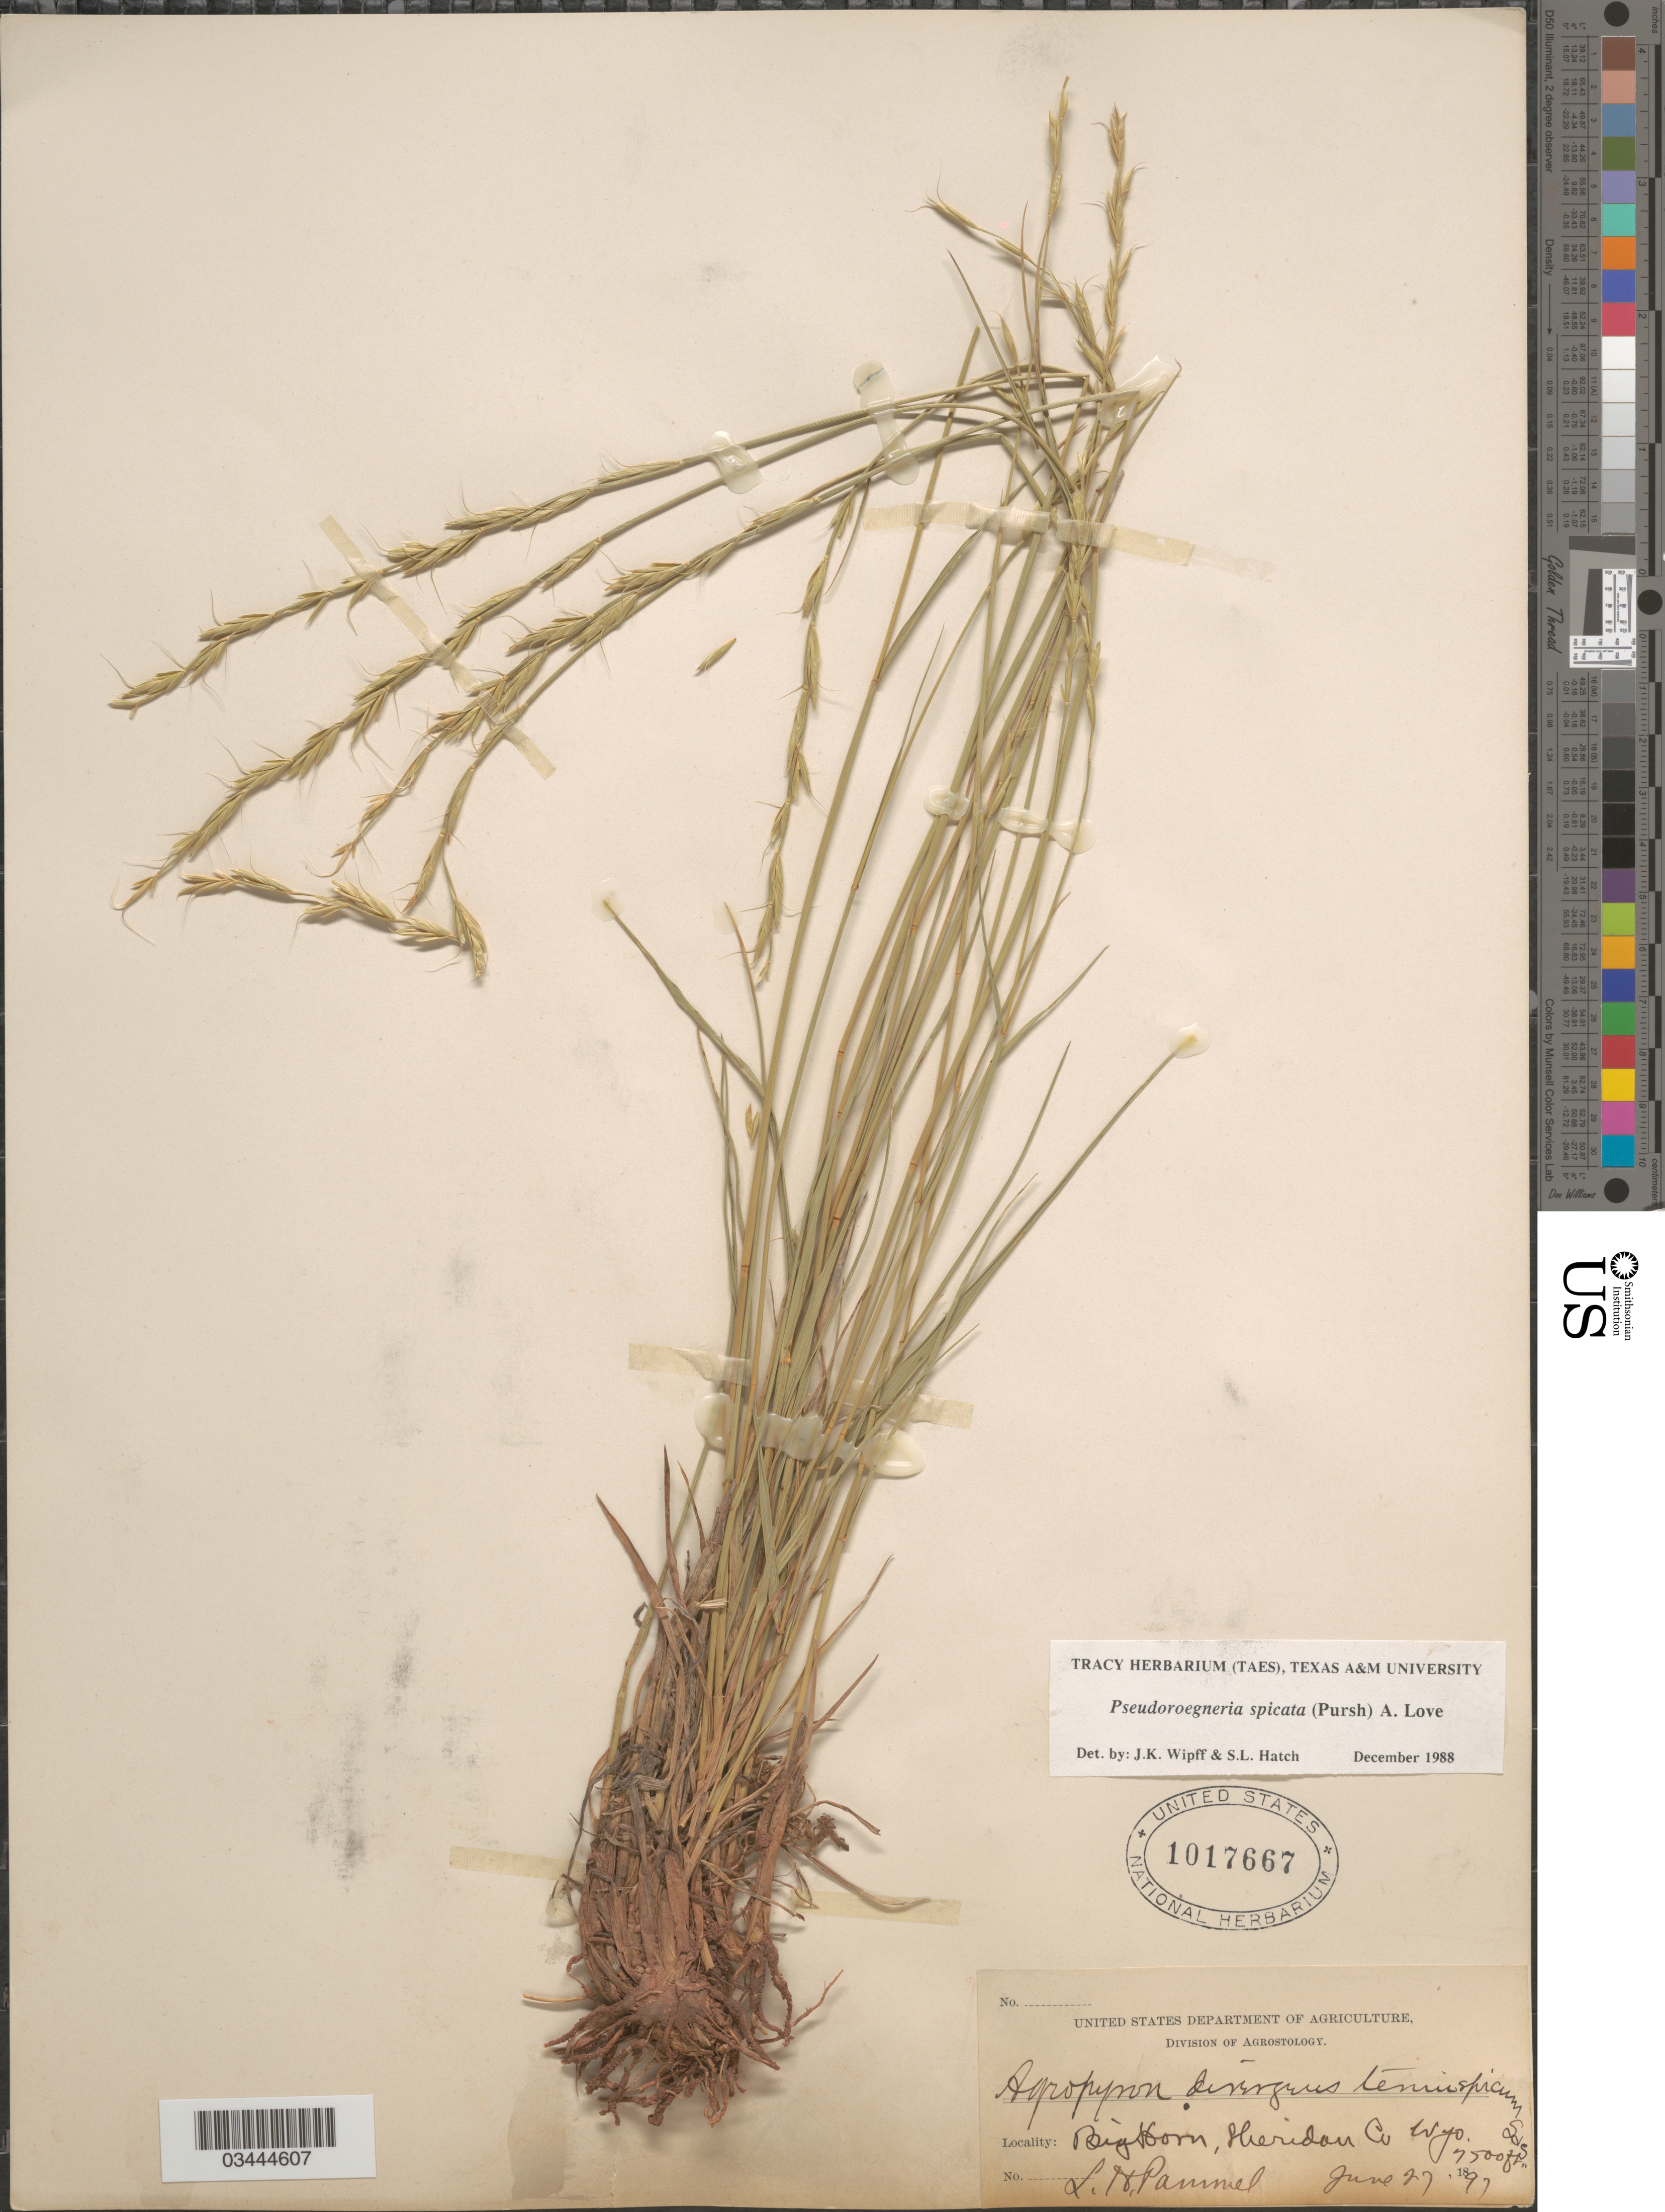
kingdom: Plantae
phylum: Tracheophyta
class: Liliopsida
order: Poales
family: Poaceae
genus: Pseudoroegneria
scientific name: Pseudoroegneria spicata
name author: (Pursh) Á. Löve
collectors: L. Pammel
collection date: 1897-06-27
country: United States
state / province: Wyoming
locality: Big Horn, Sheridan Co.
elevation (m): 2286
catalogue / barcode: US 1017667